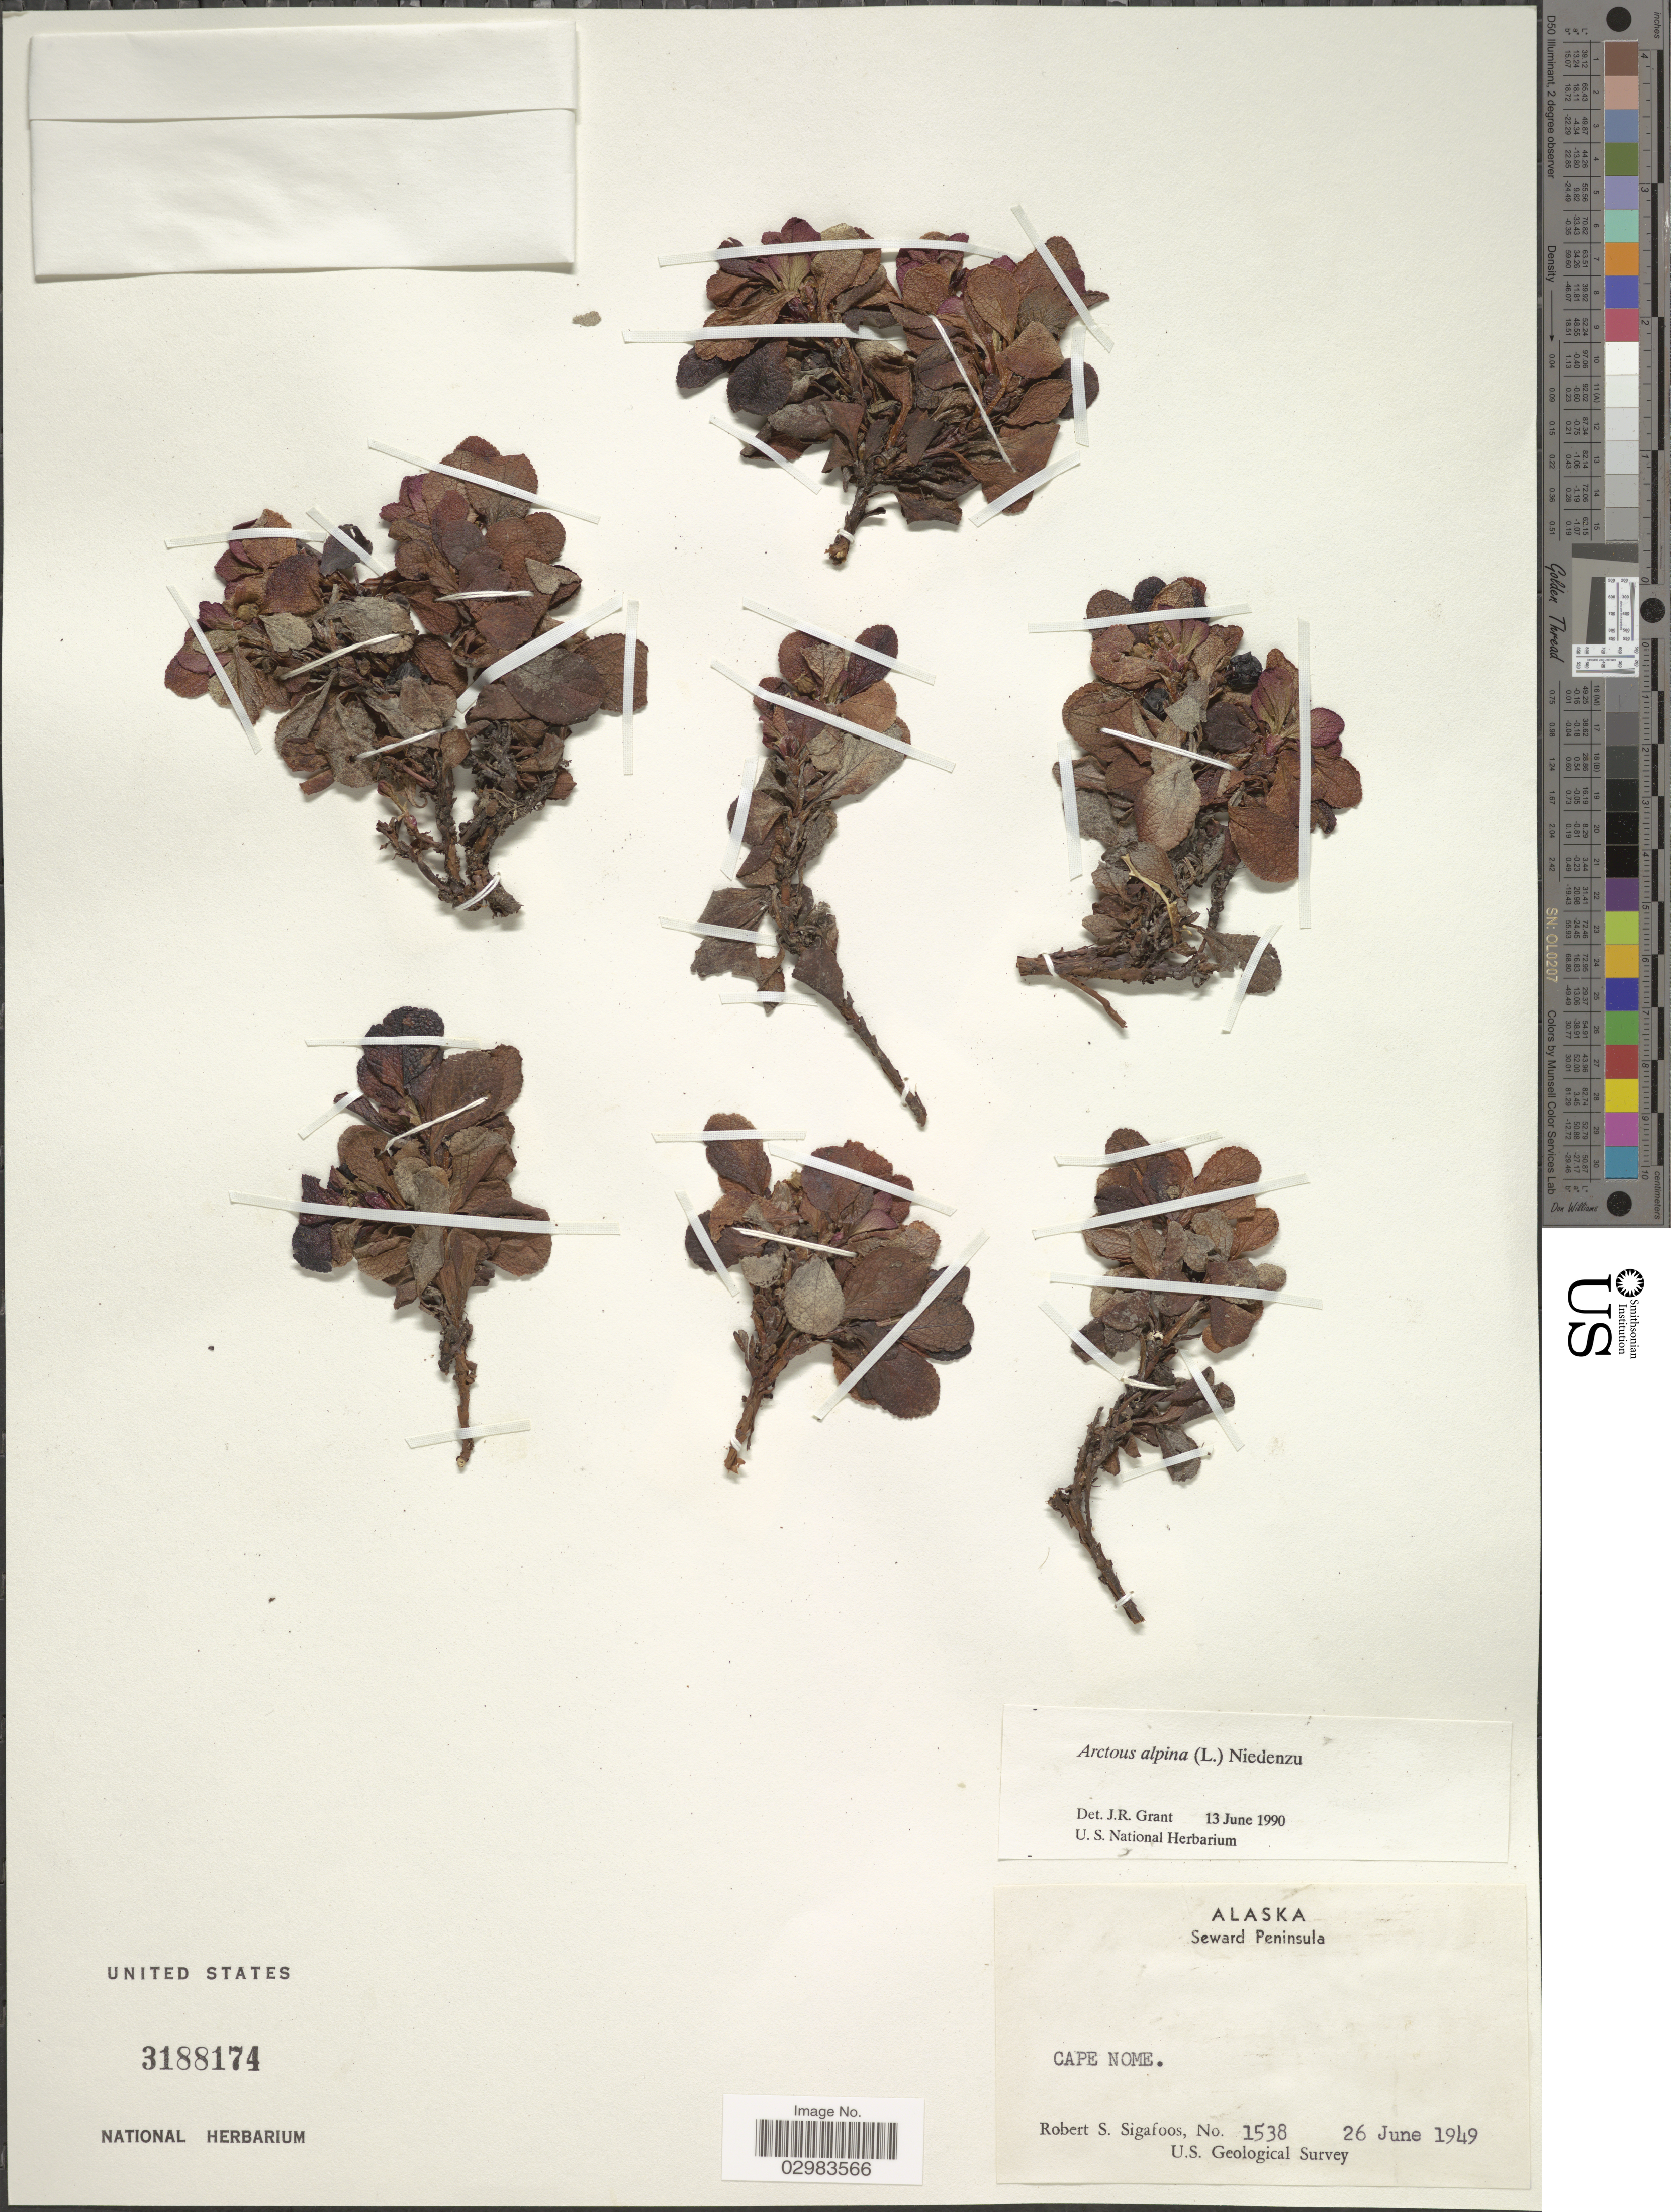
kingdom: Plantae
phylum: Tracheophyta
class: Magnoliopsida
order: Ericales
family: Ericaceae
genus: Arctostaphylos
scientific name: Arctostaphylos alpina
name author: (L.) Spreng.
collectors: R. Sigafoos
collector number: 1538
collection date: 1949-06-26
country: United States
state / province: Alaska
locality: Seward Peninsula, Cape Nome.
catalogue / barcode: US 3188174